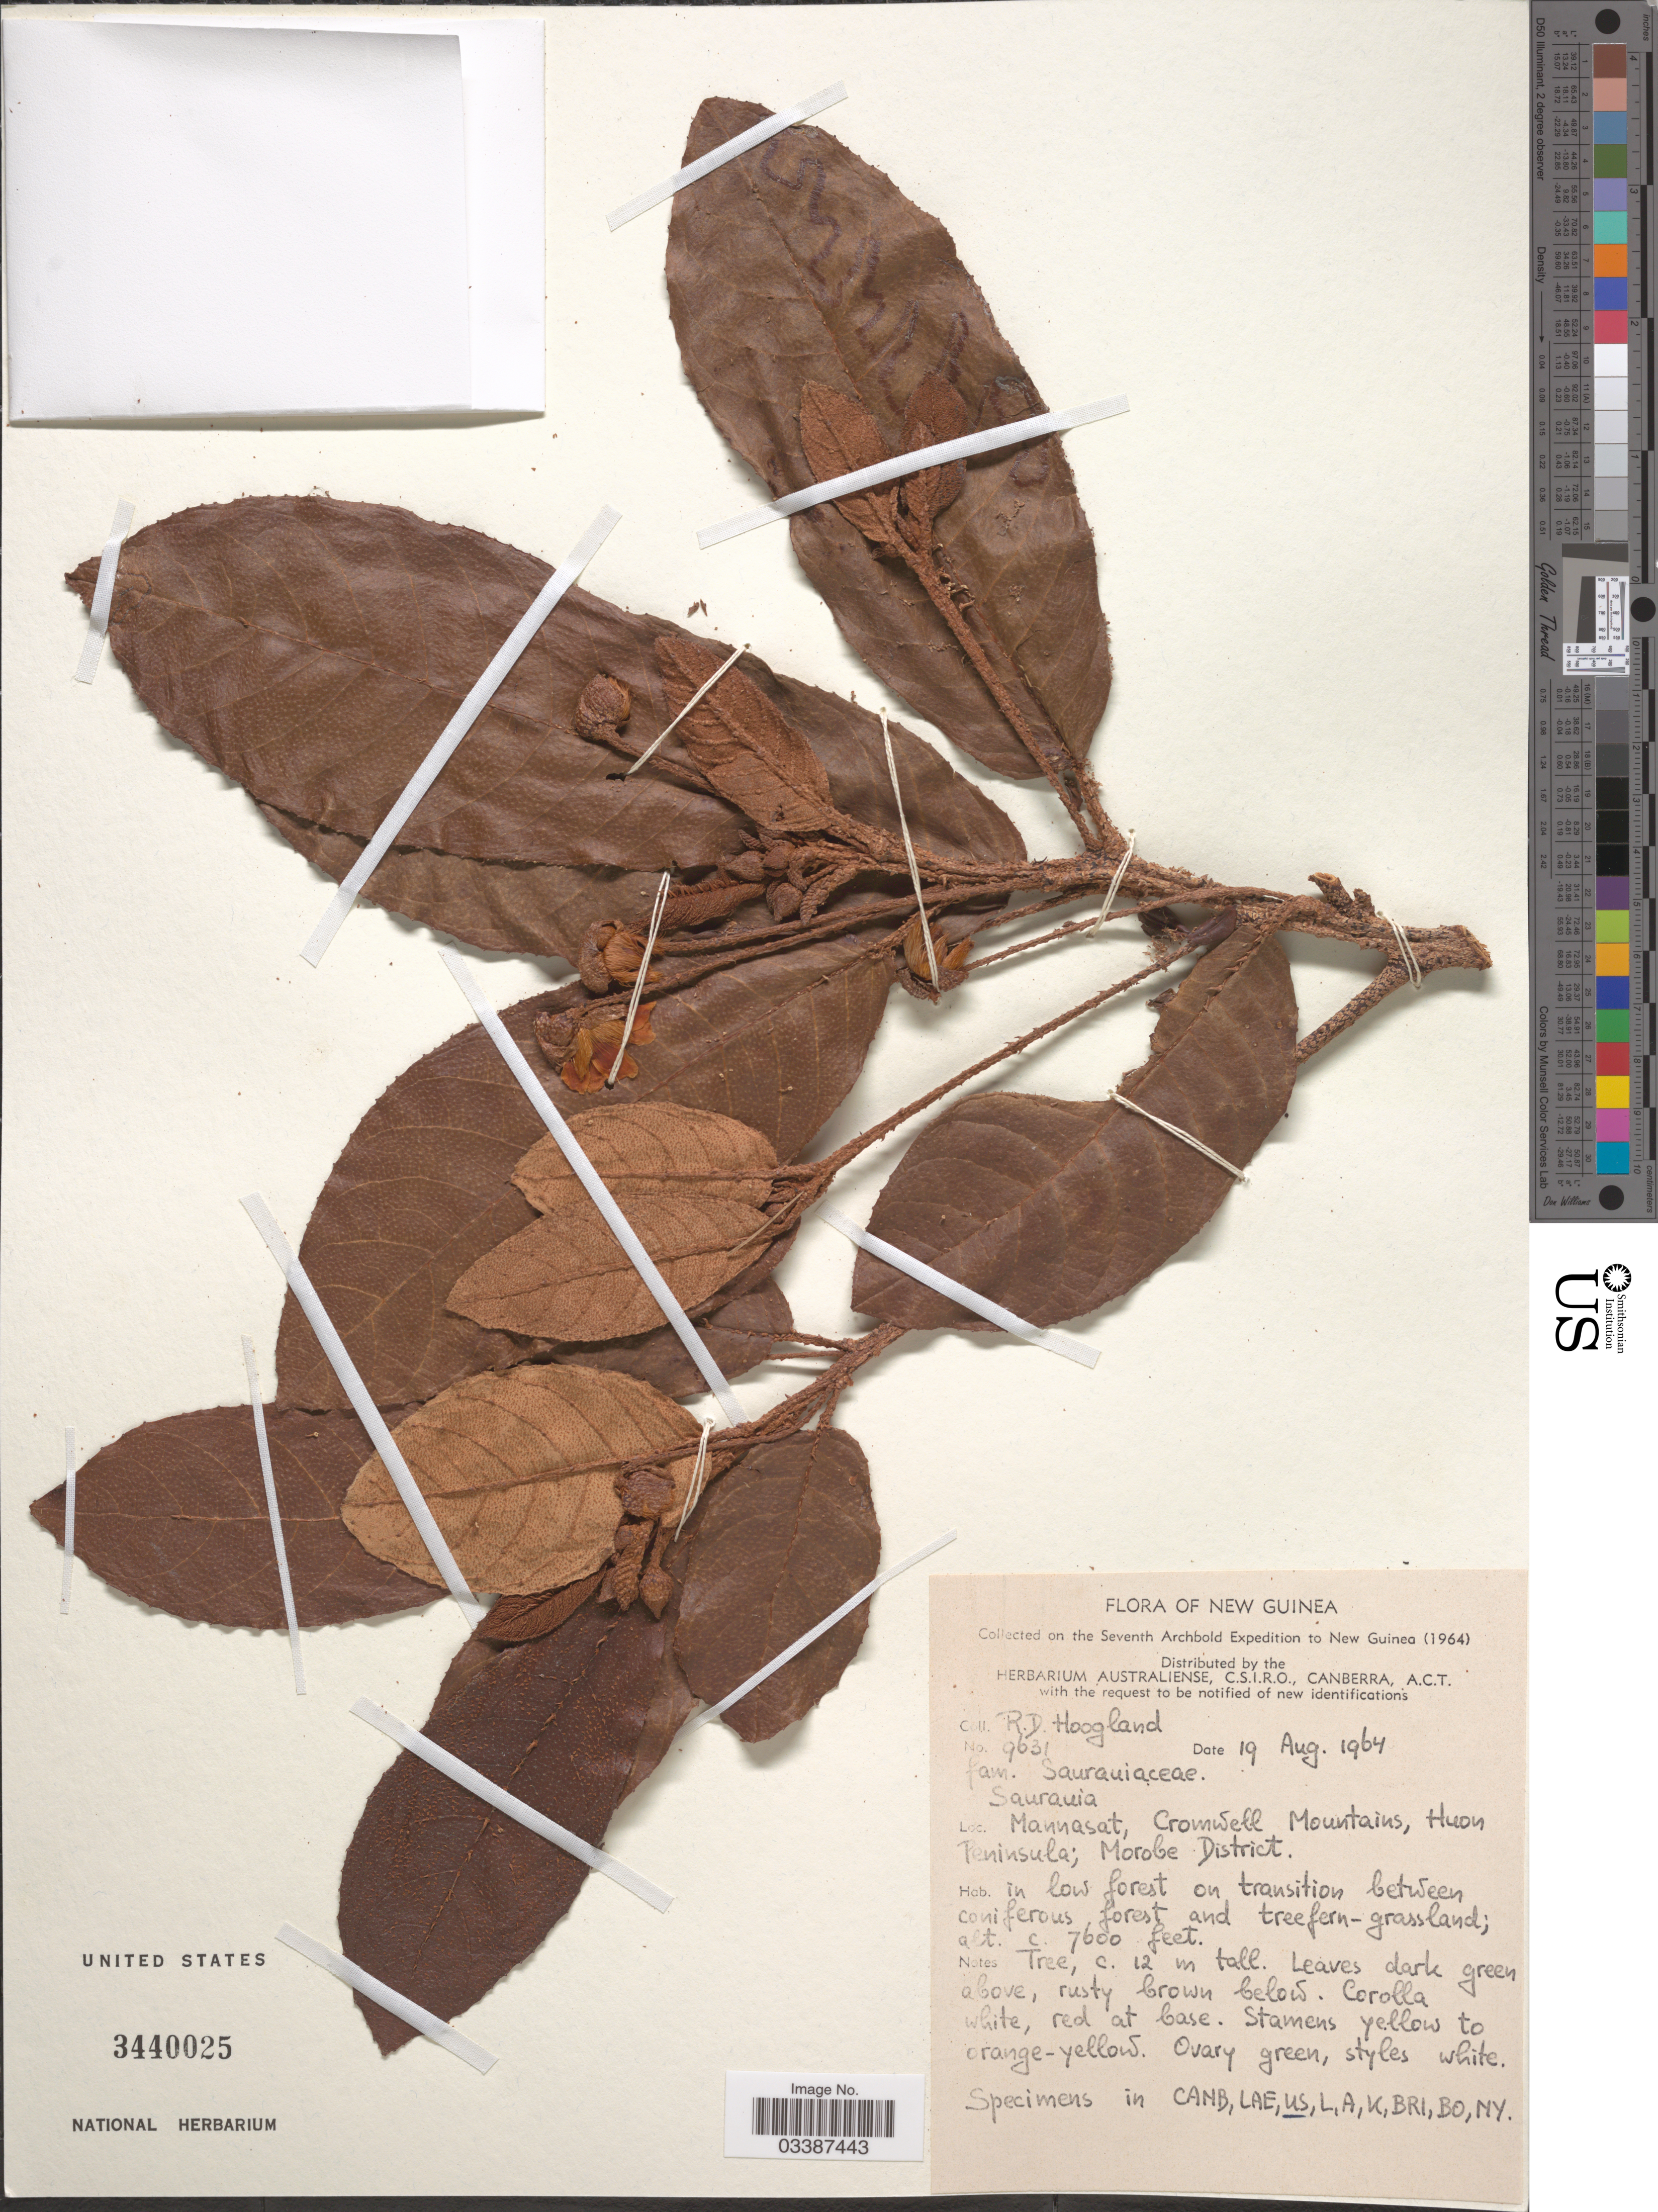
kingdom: Plantae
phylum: Tracheophyta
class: Magnoliopsida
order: Ericales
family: Actinidiaceae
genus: Saurauia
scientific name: Saurauia sp.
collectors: R. D. Hoogland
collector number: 9631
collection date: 1964-08-19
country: Papua New Guinea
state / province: Morobe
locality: New Guinea. Mannasat, Cromwell Mountains, Huon Peninsula; Morobe District.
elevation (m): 2316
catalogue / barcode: US 3440025